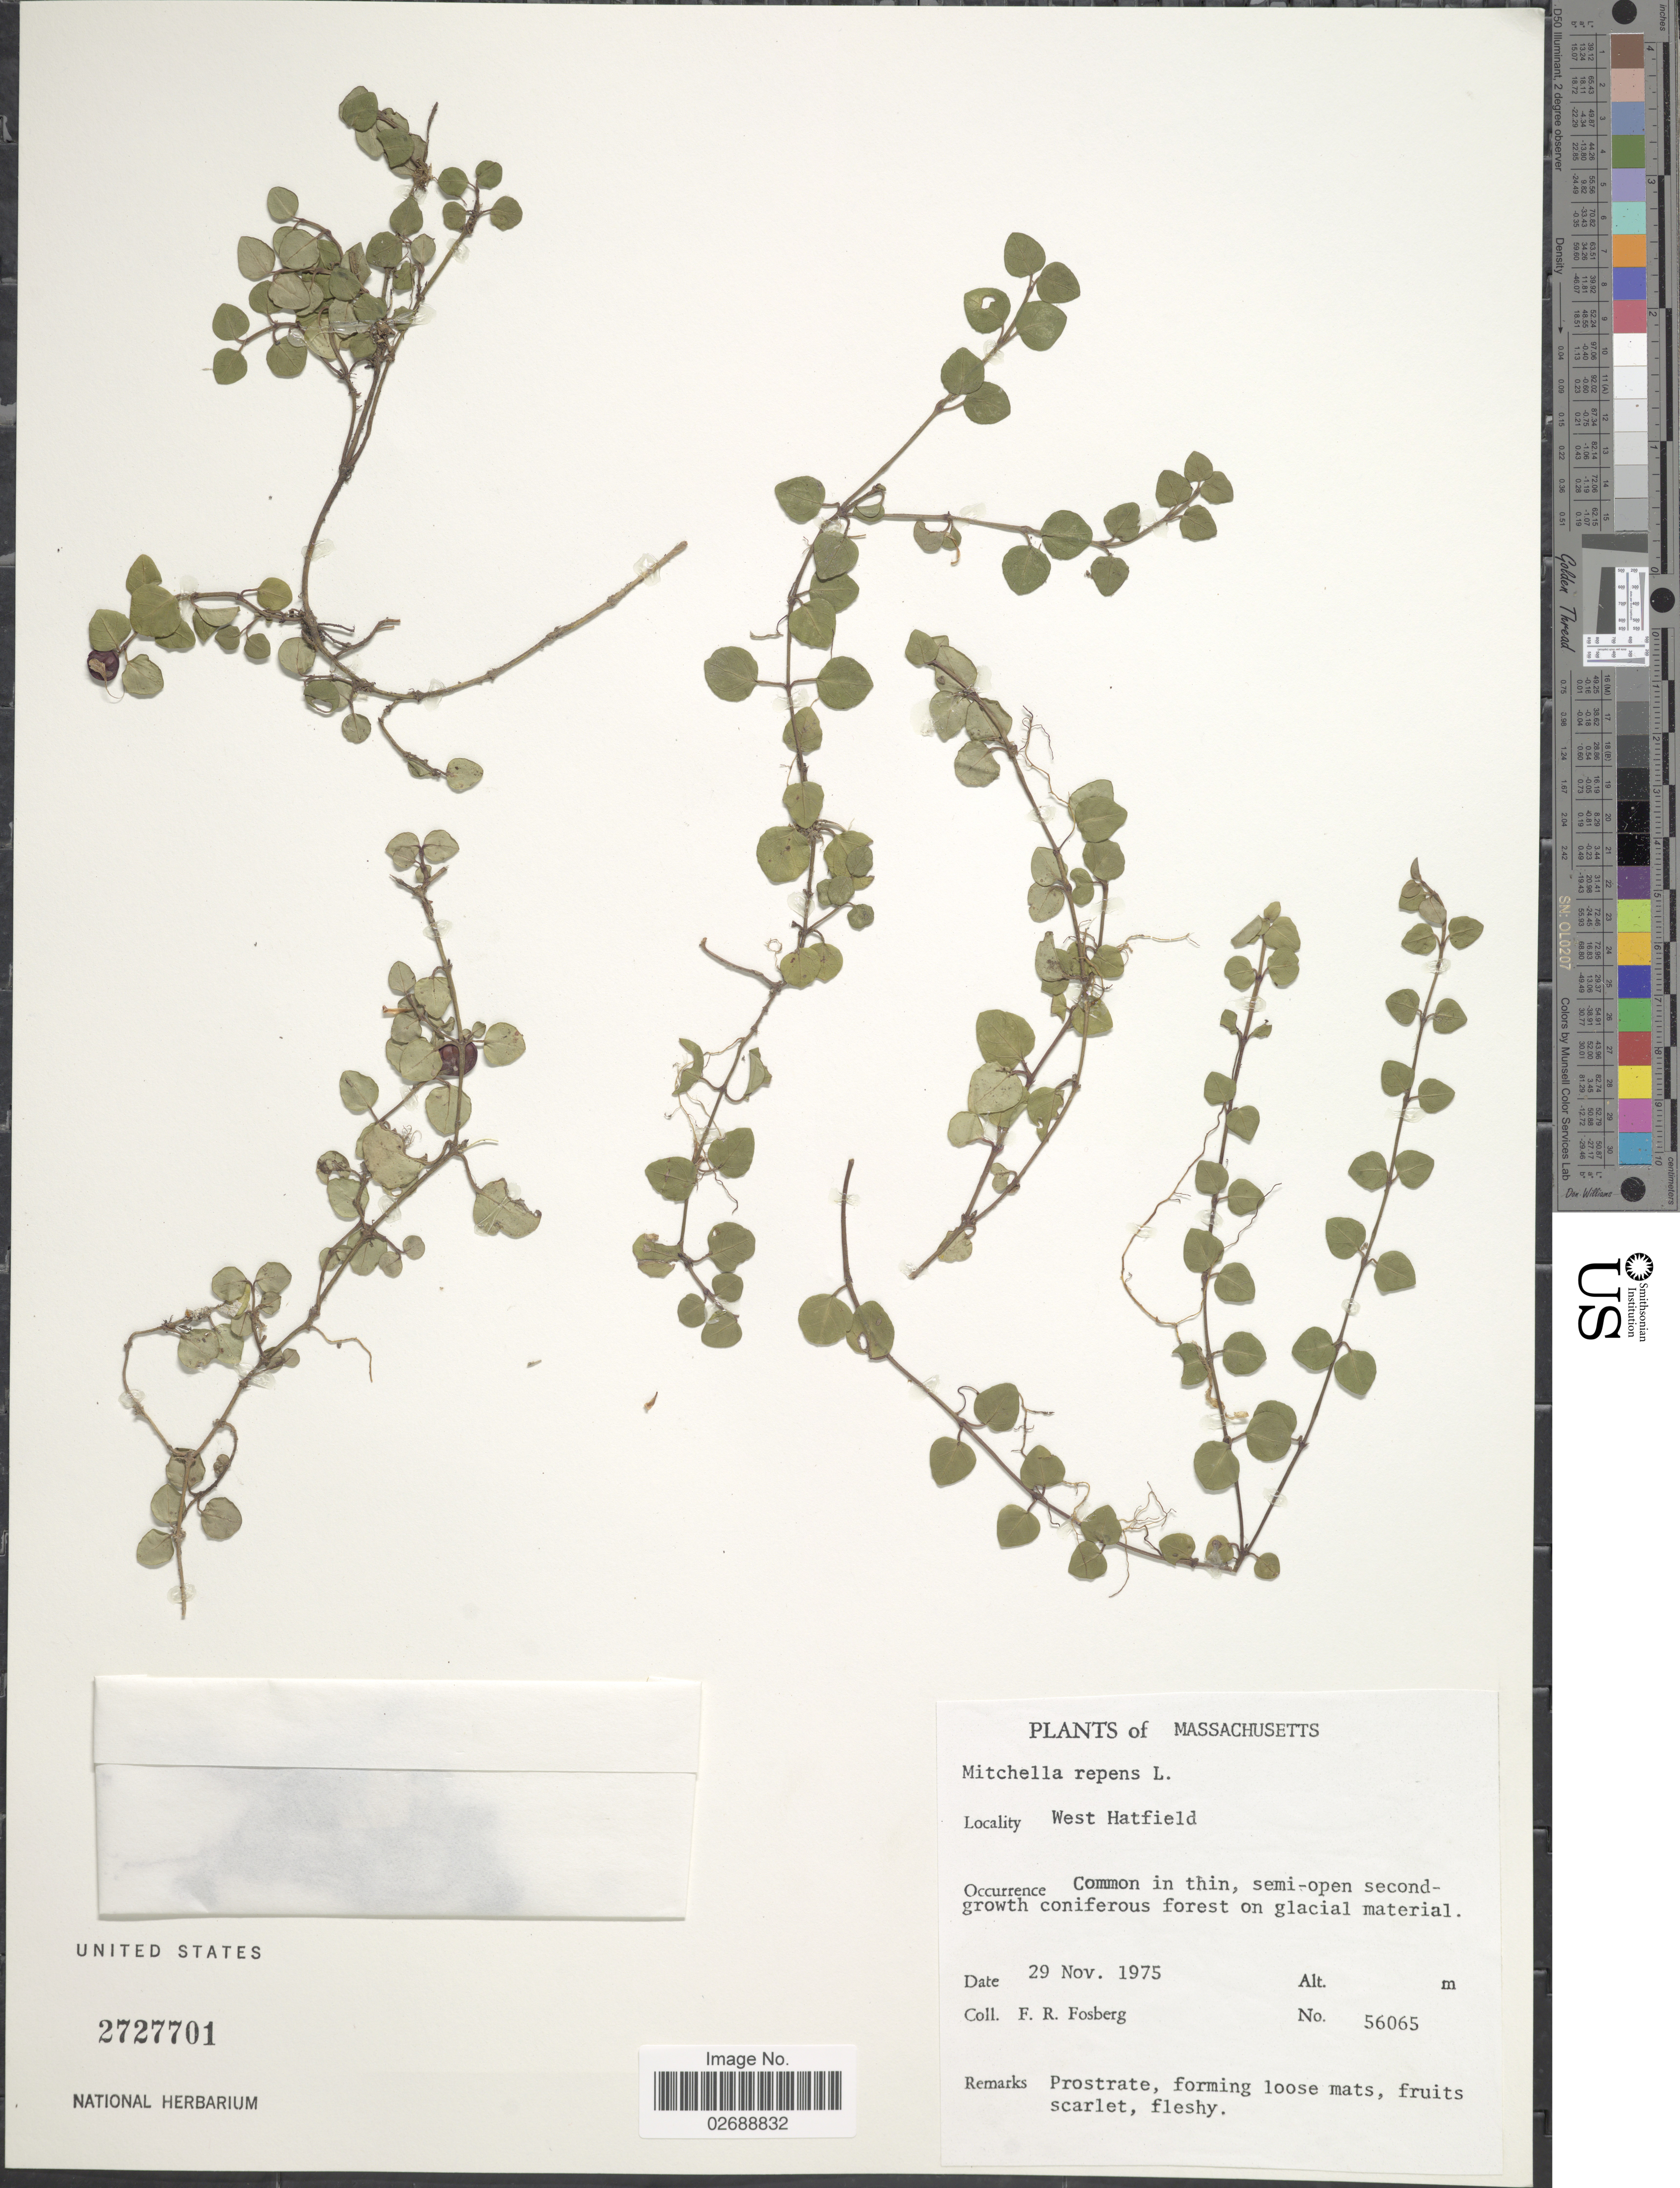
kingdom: Plantae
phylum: Tracheophyta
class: Magnoliopsida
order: Gentianales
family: Rubiaceae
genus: Mitchella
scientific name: Mitchella repens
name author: L.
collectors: F. R. Fosberg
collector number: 56065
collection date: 1975-11-29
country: United States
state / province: Massachusetts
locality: West Hatfield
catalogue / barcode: US 2727701